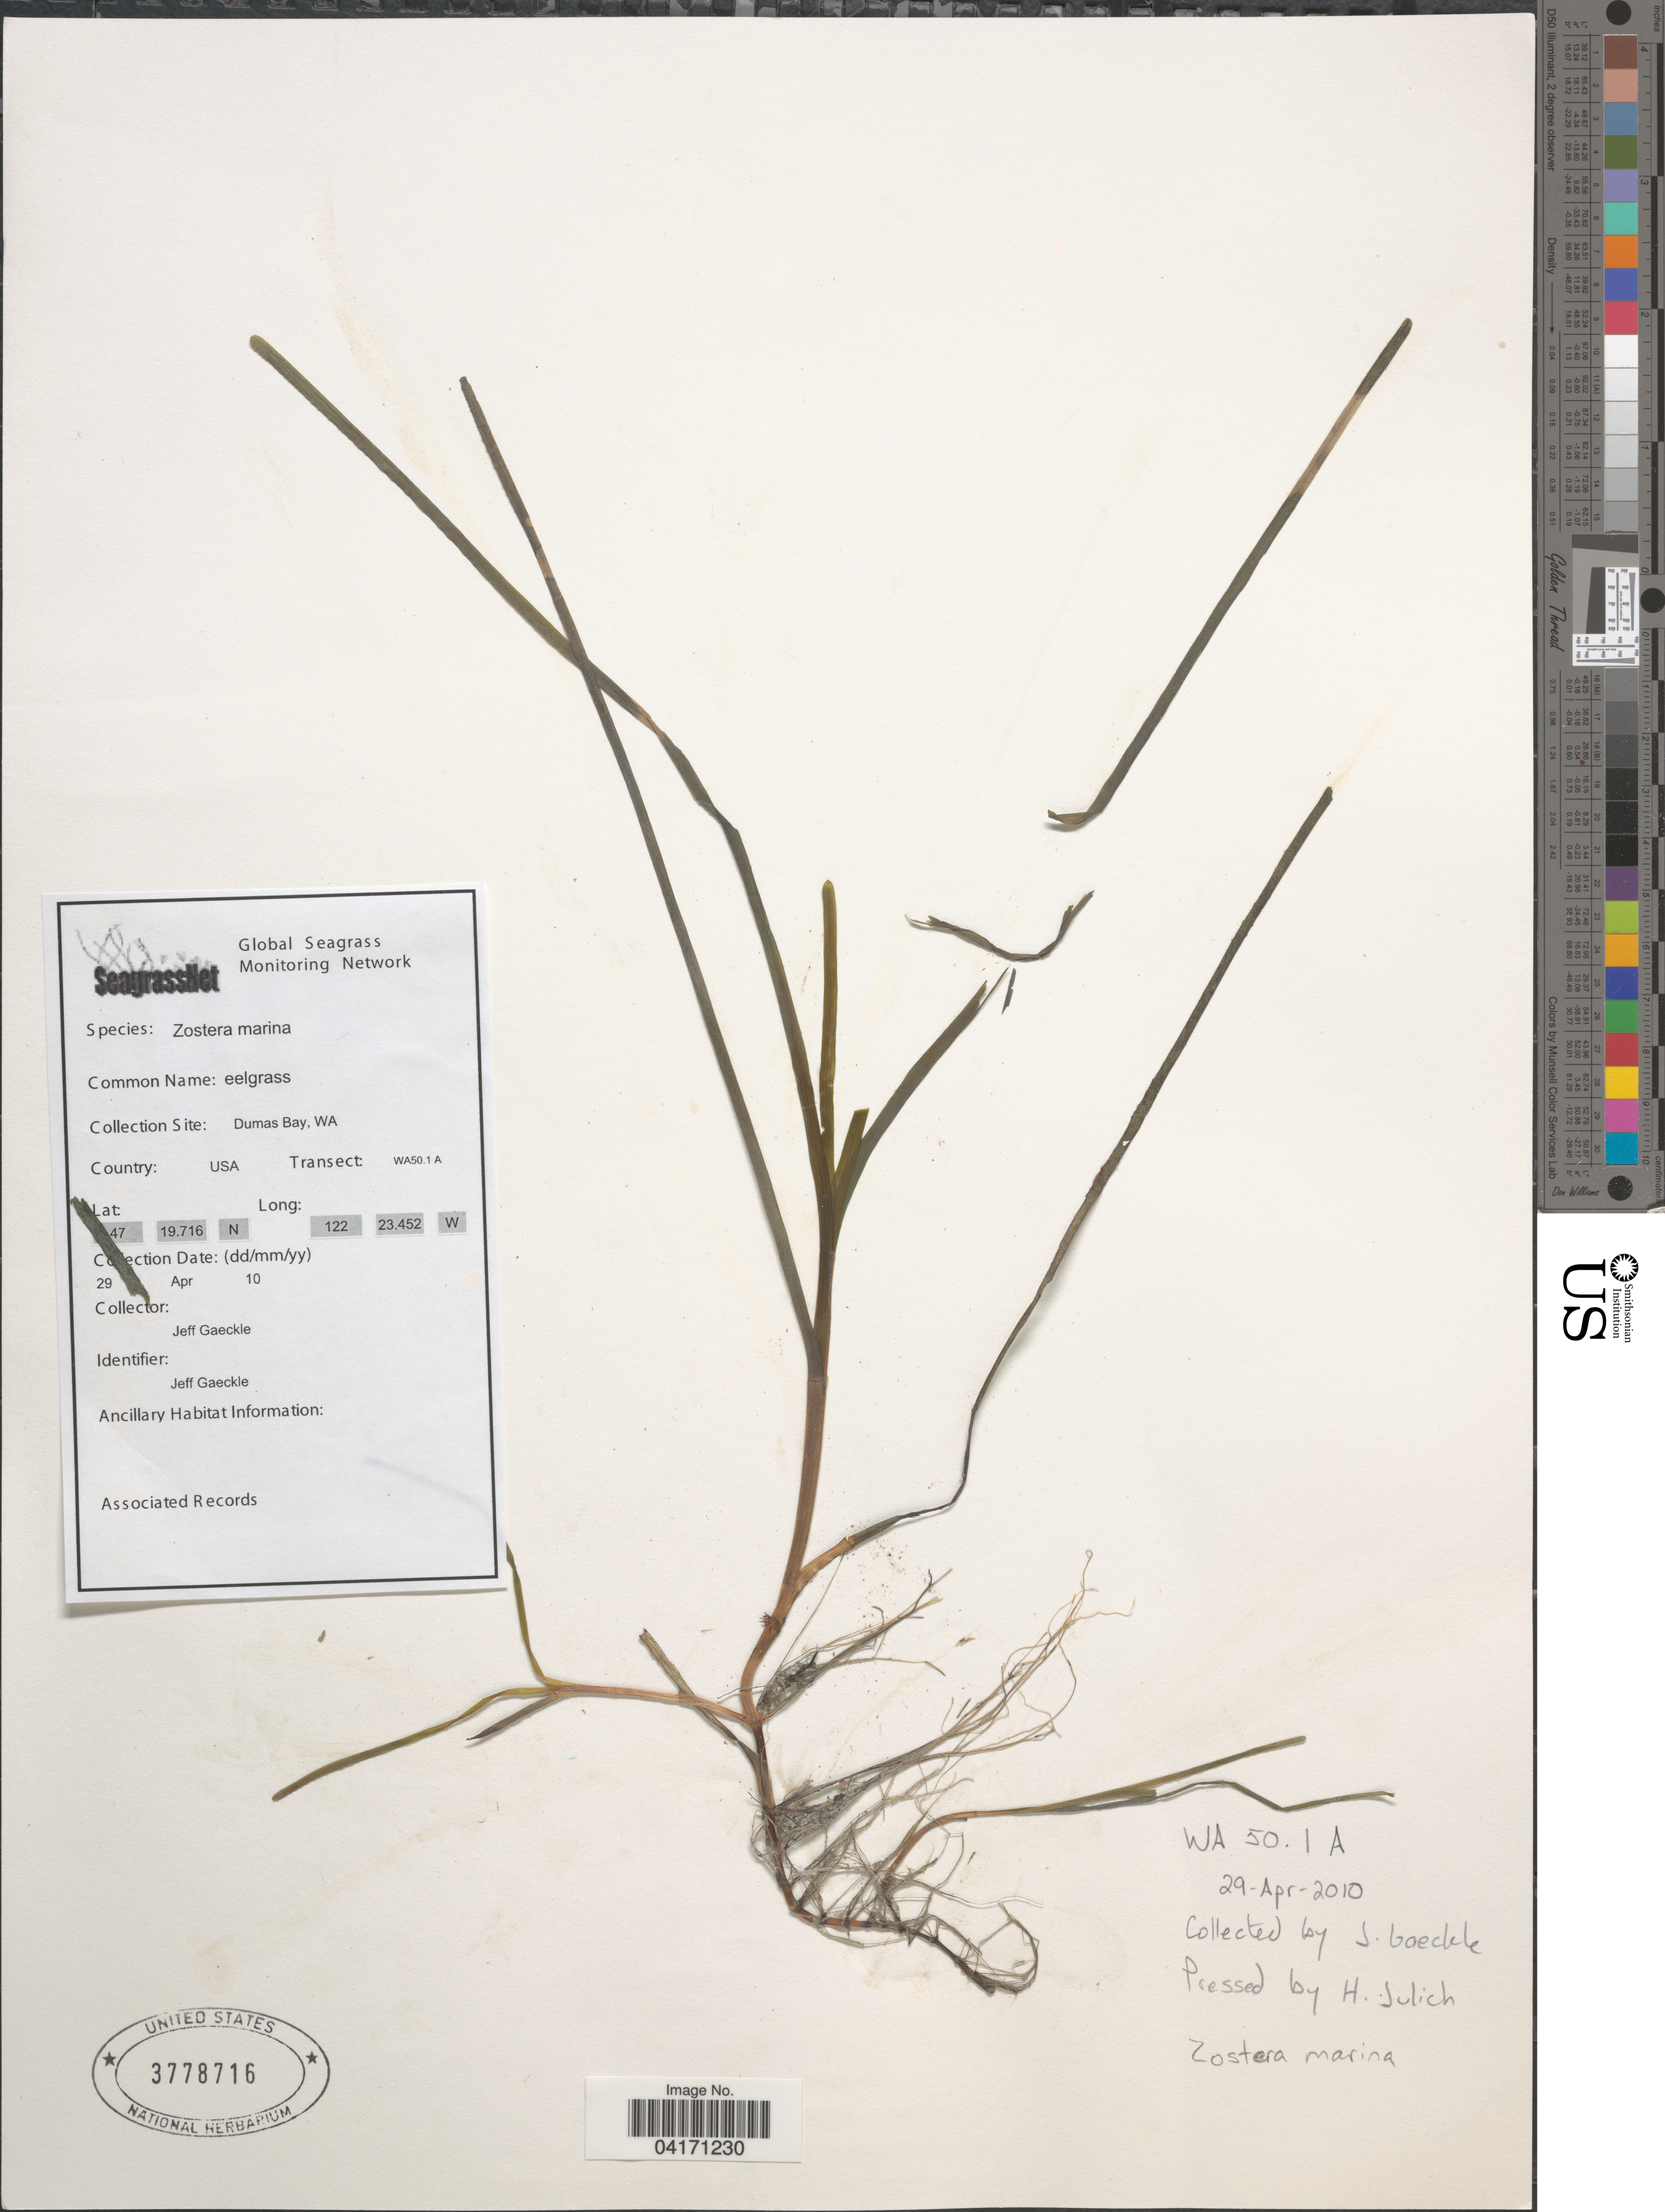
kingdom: Plantae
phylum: Tracheophyta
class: Liliopsida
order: Alismatales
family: Zosteraceae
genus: Zostera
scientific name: Zostera marina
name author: L.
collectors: J. Gaeckle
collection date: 2010-04-29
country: United States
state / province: Washington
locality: Dumas Bay. Transect: WA50.1 A.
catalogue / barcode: US 3778716